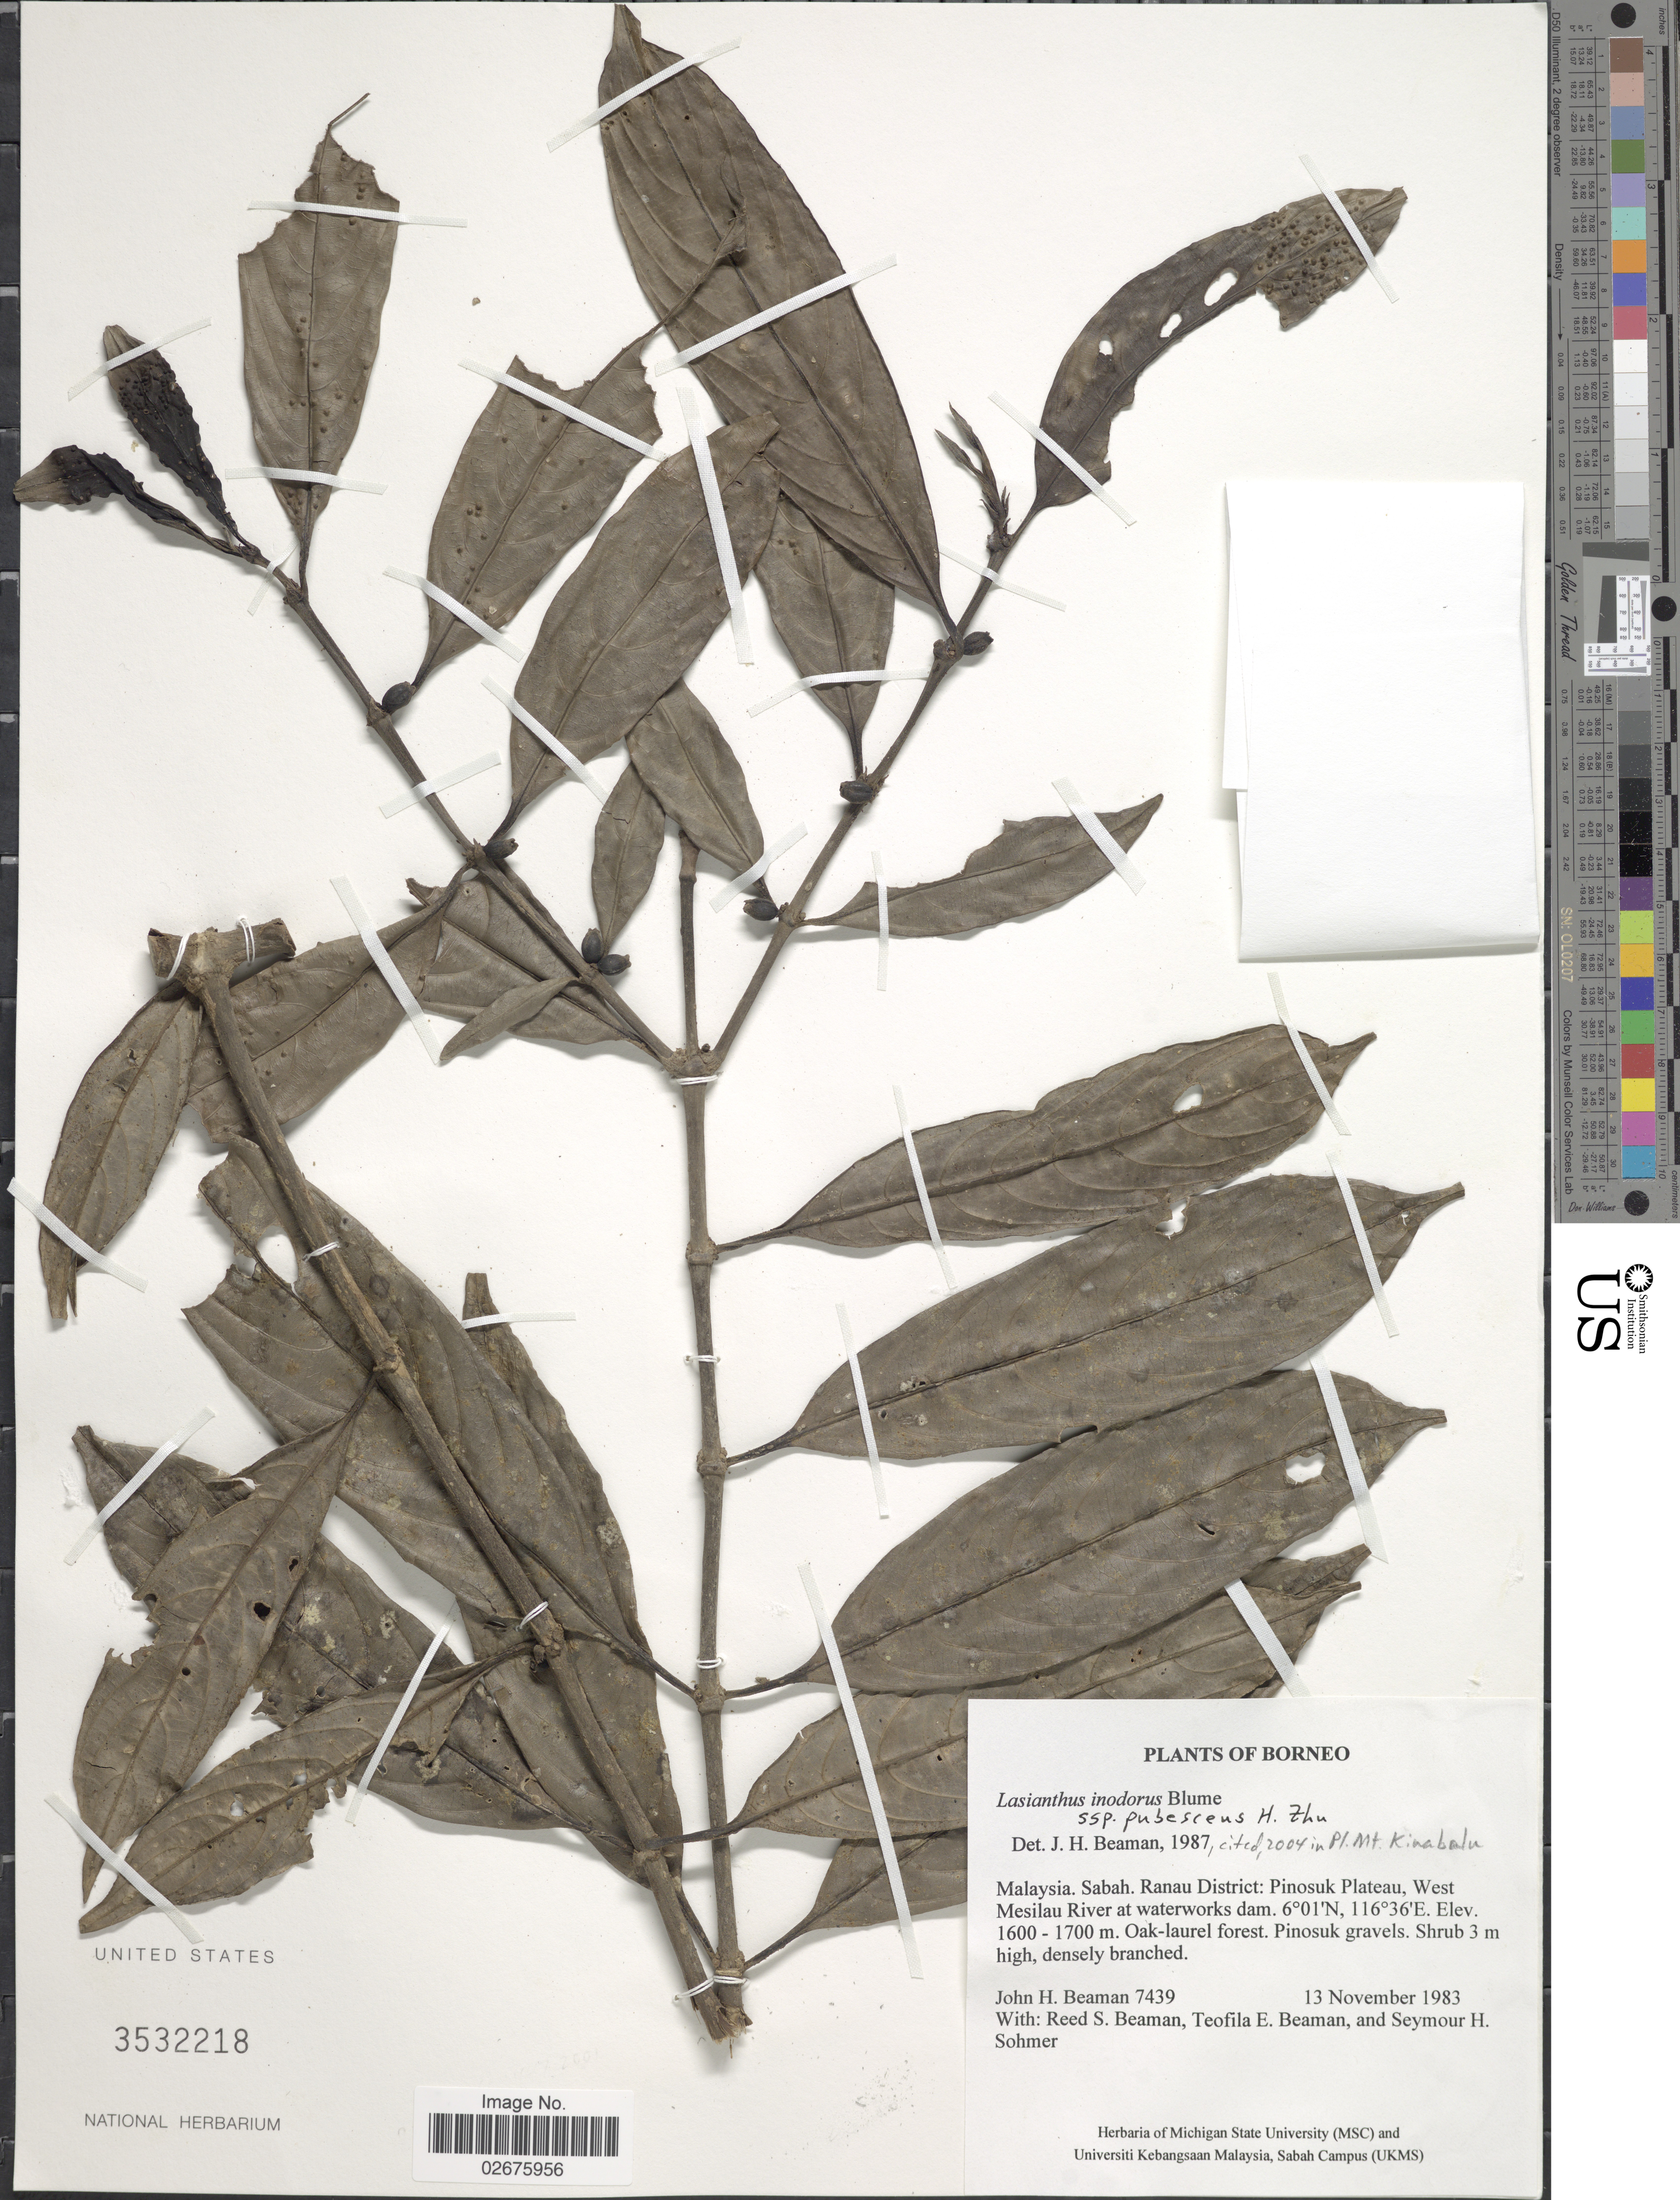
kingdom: Plantae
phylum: Tracheophyta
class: Magnoliopsida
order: Gentianales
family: Rubiaceae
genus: Lasianthus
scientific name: Lasianthus inodorus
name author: Blume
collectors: J. H. Beaman, R. S. Beaman, T. E. Beaman & S. H. Sohmer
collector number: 7439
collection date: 1983-11-13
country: Malaysia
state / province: Sabah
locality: Borneo, Ranau District: Pinosuk Plateau, West Mesilau RIver at waterworks dam. Oak-laurel forest. Pinosuk gravels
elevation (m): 1600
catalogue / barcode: US 3532218